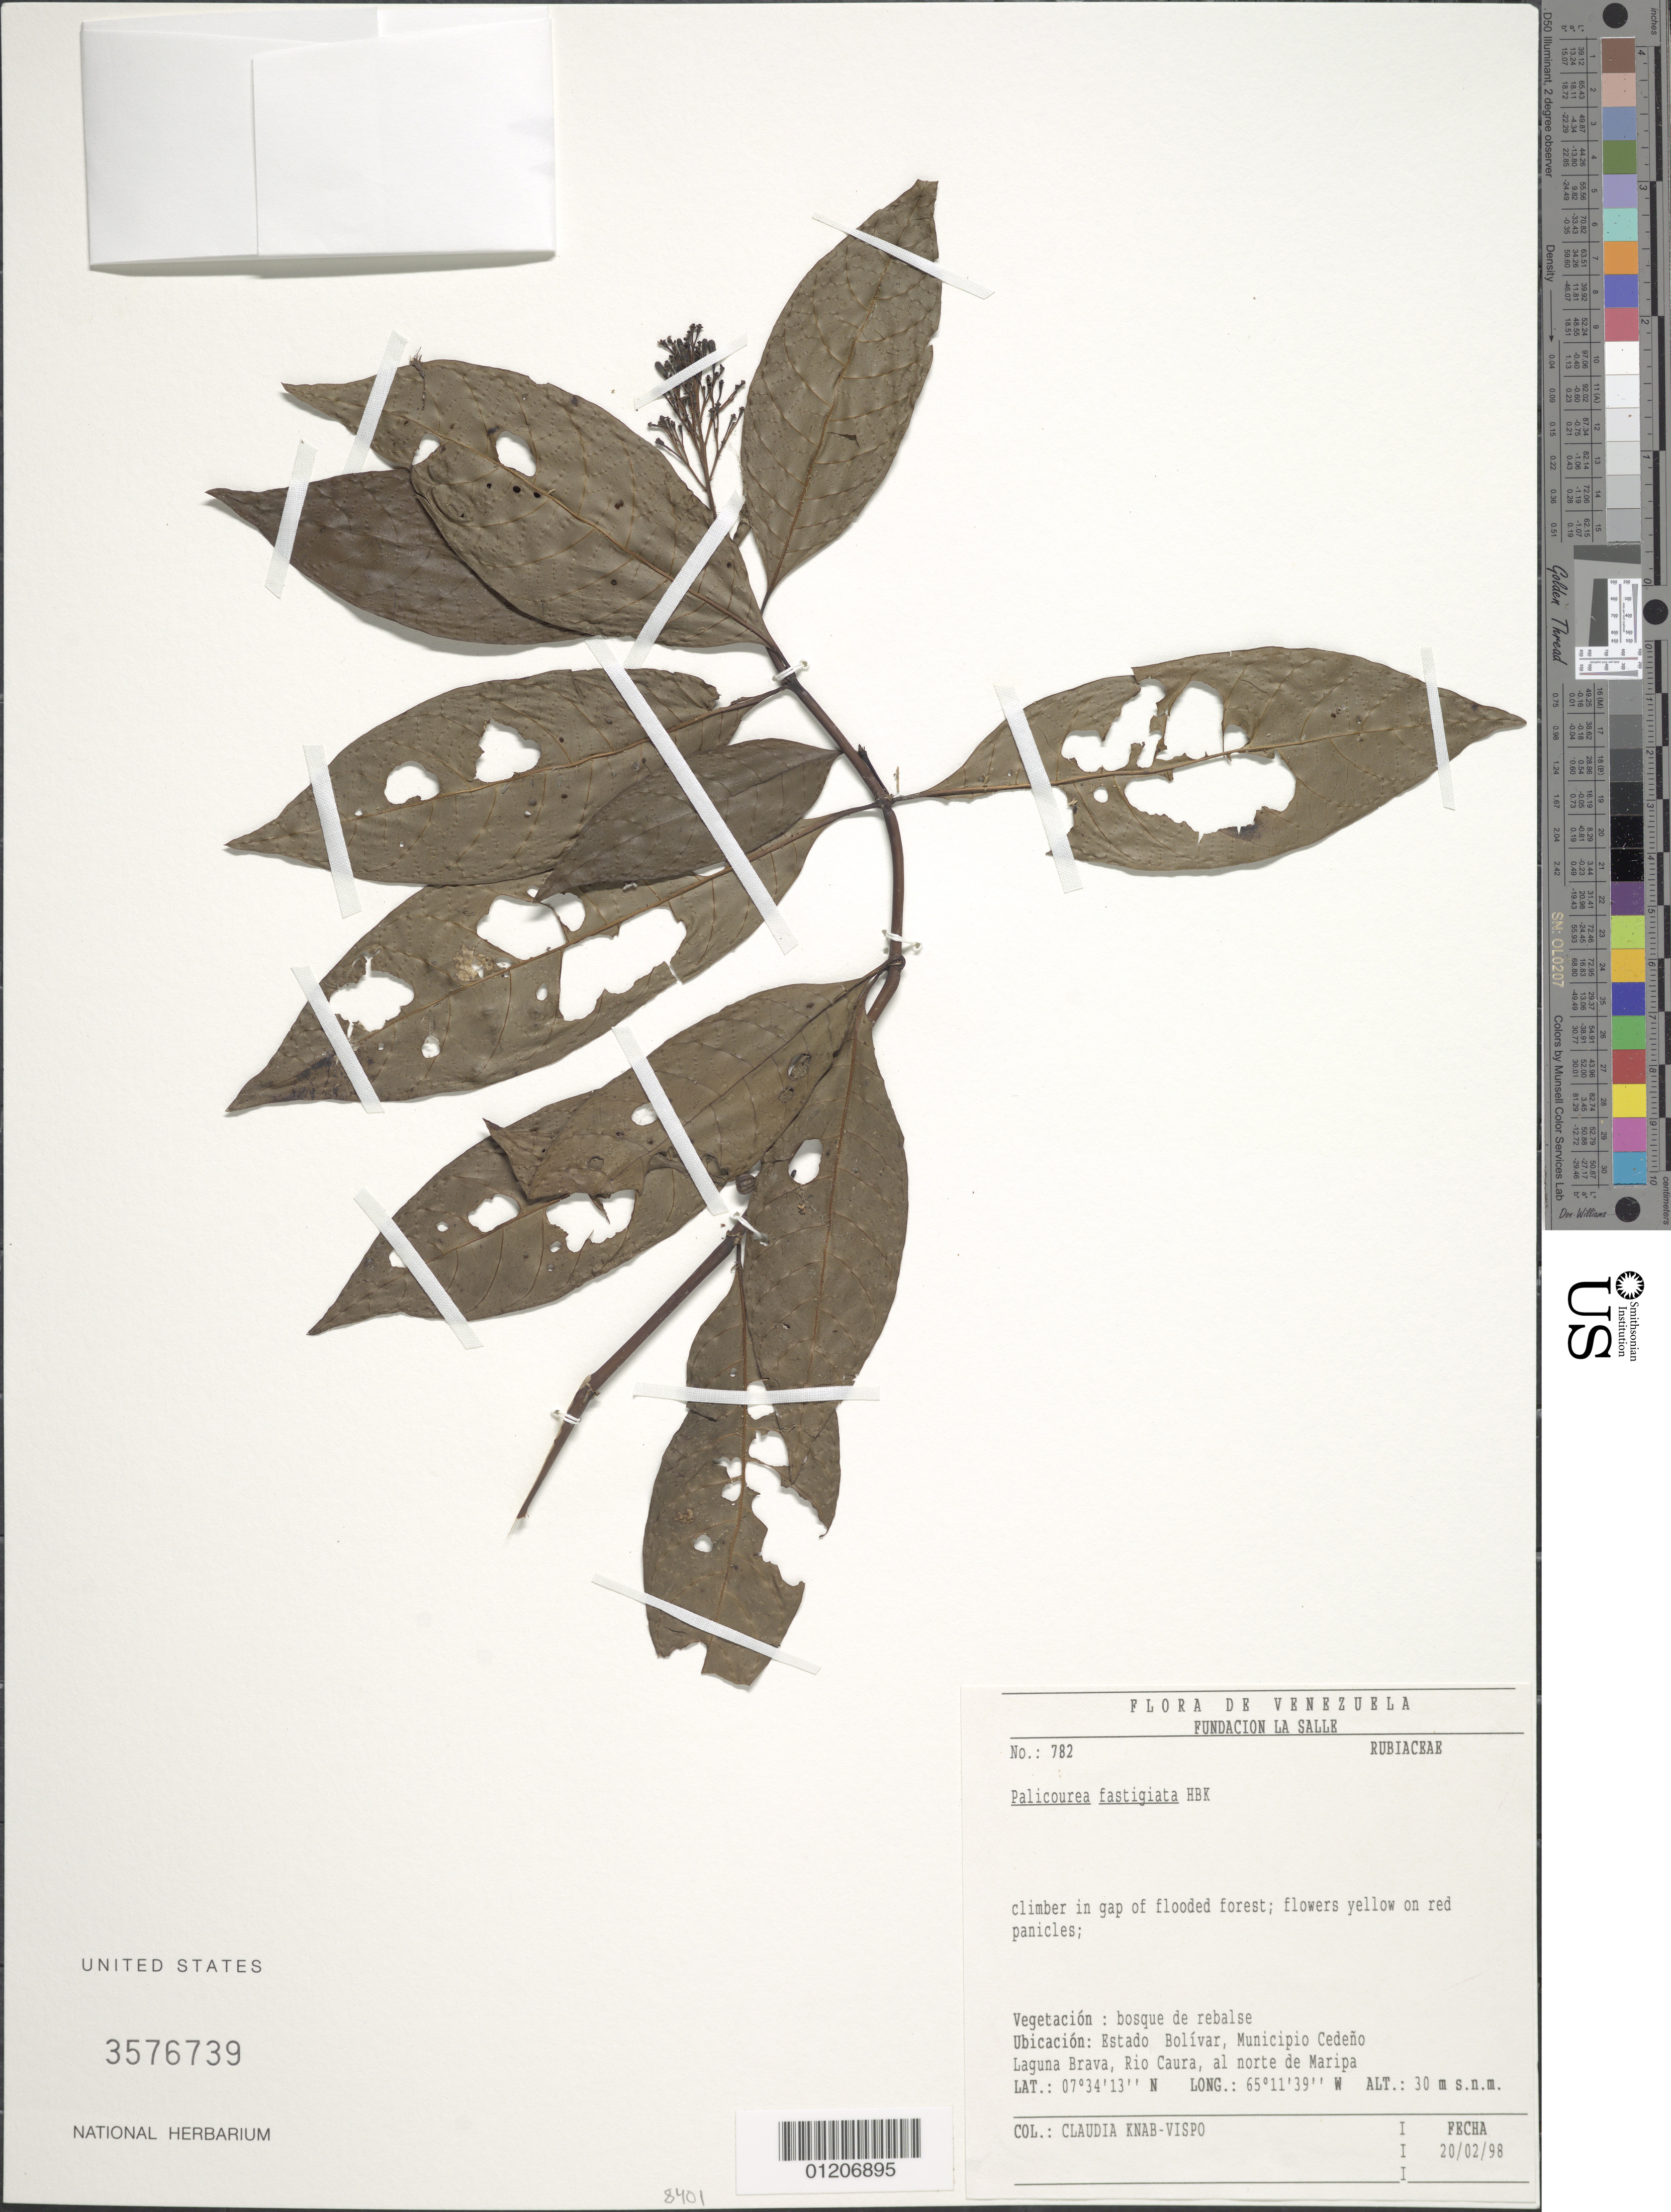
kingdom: Plantae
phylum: Tracheophyta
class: Magnoliopsida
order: Gentianales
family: Rubiaceae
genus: Palicourea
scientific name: Palicourea fastigiata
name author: Kunth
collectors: C. Knab-Vispo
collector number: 782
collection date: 1998-02-20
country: Venezuela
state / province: Bolívar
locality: Laguna Bravak, Rio Caura, al norte de Maripa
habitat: Bosque de rebalse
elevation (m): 30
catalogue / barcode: US 3576739